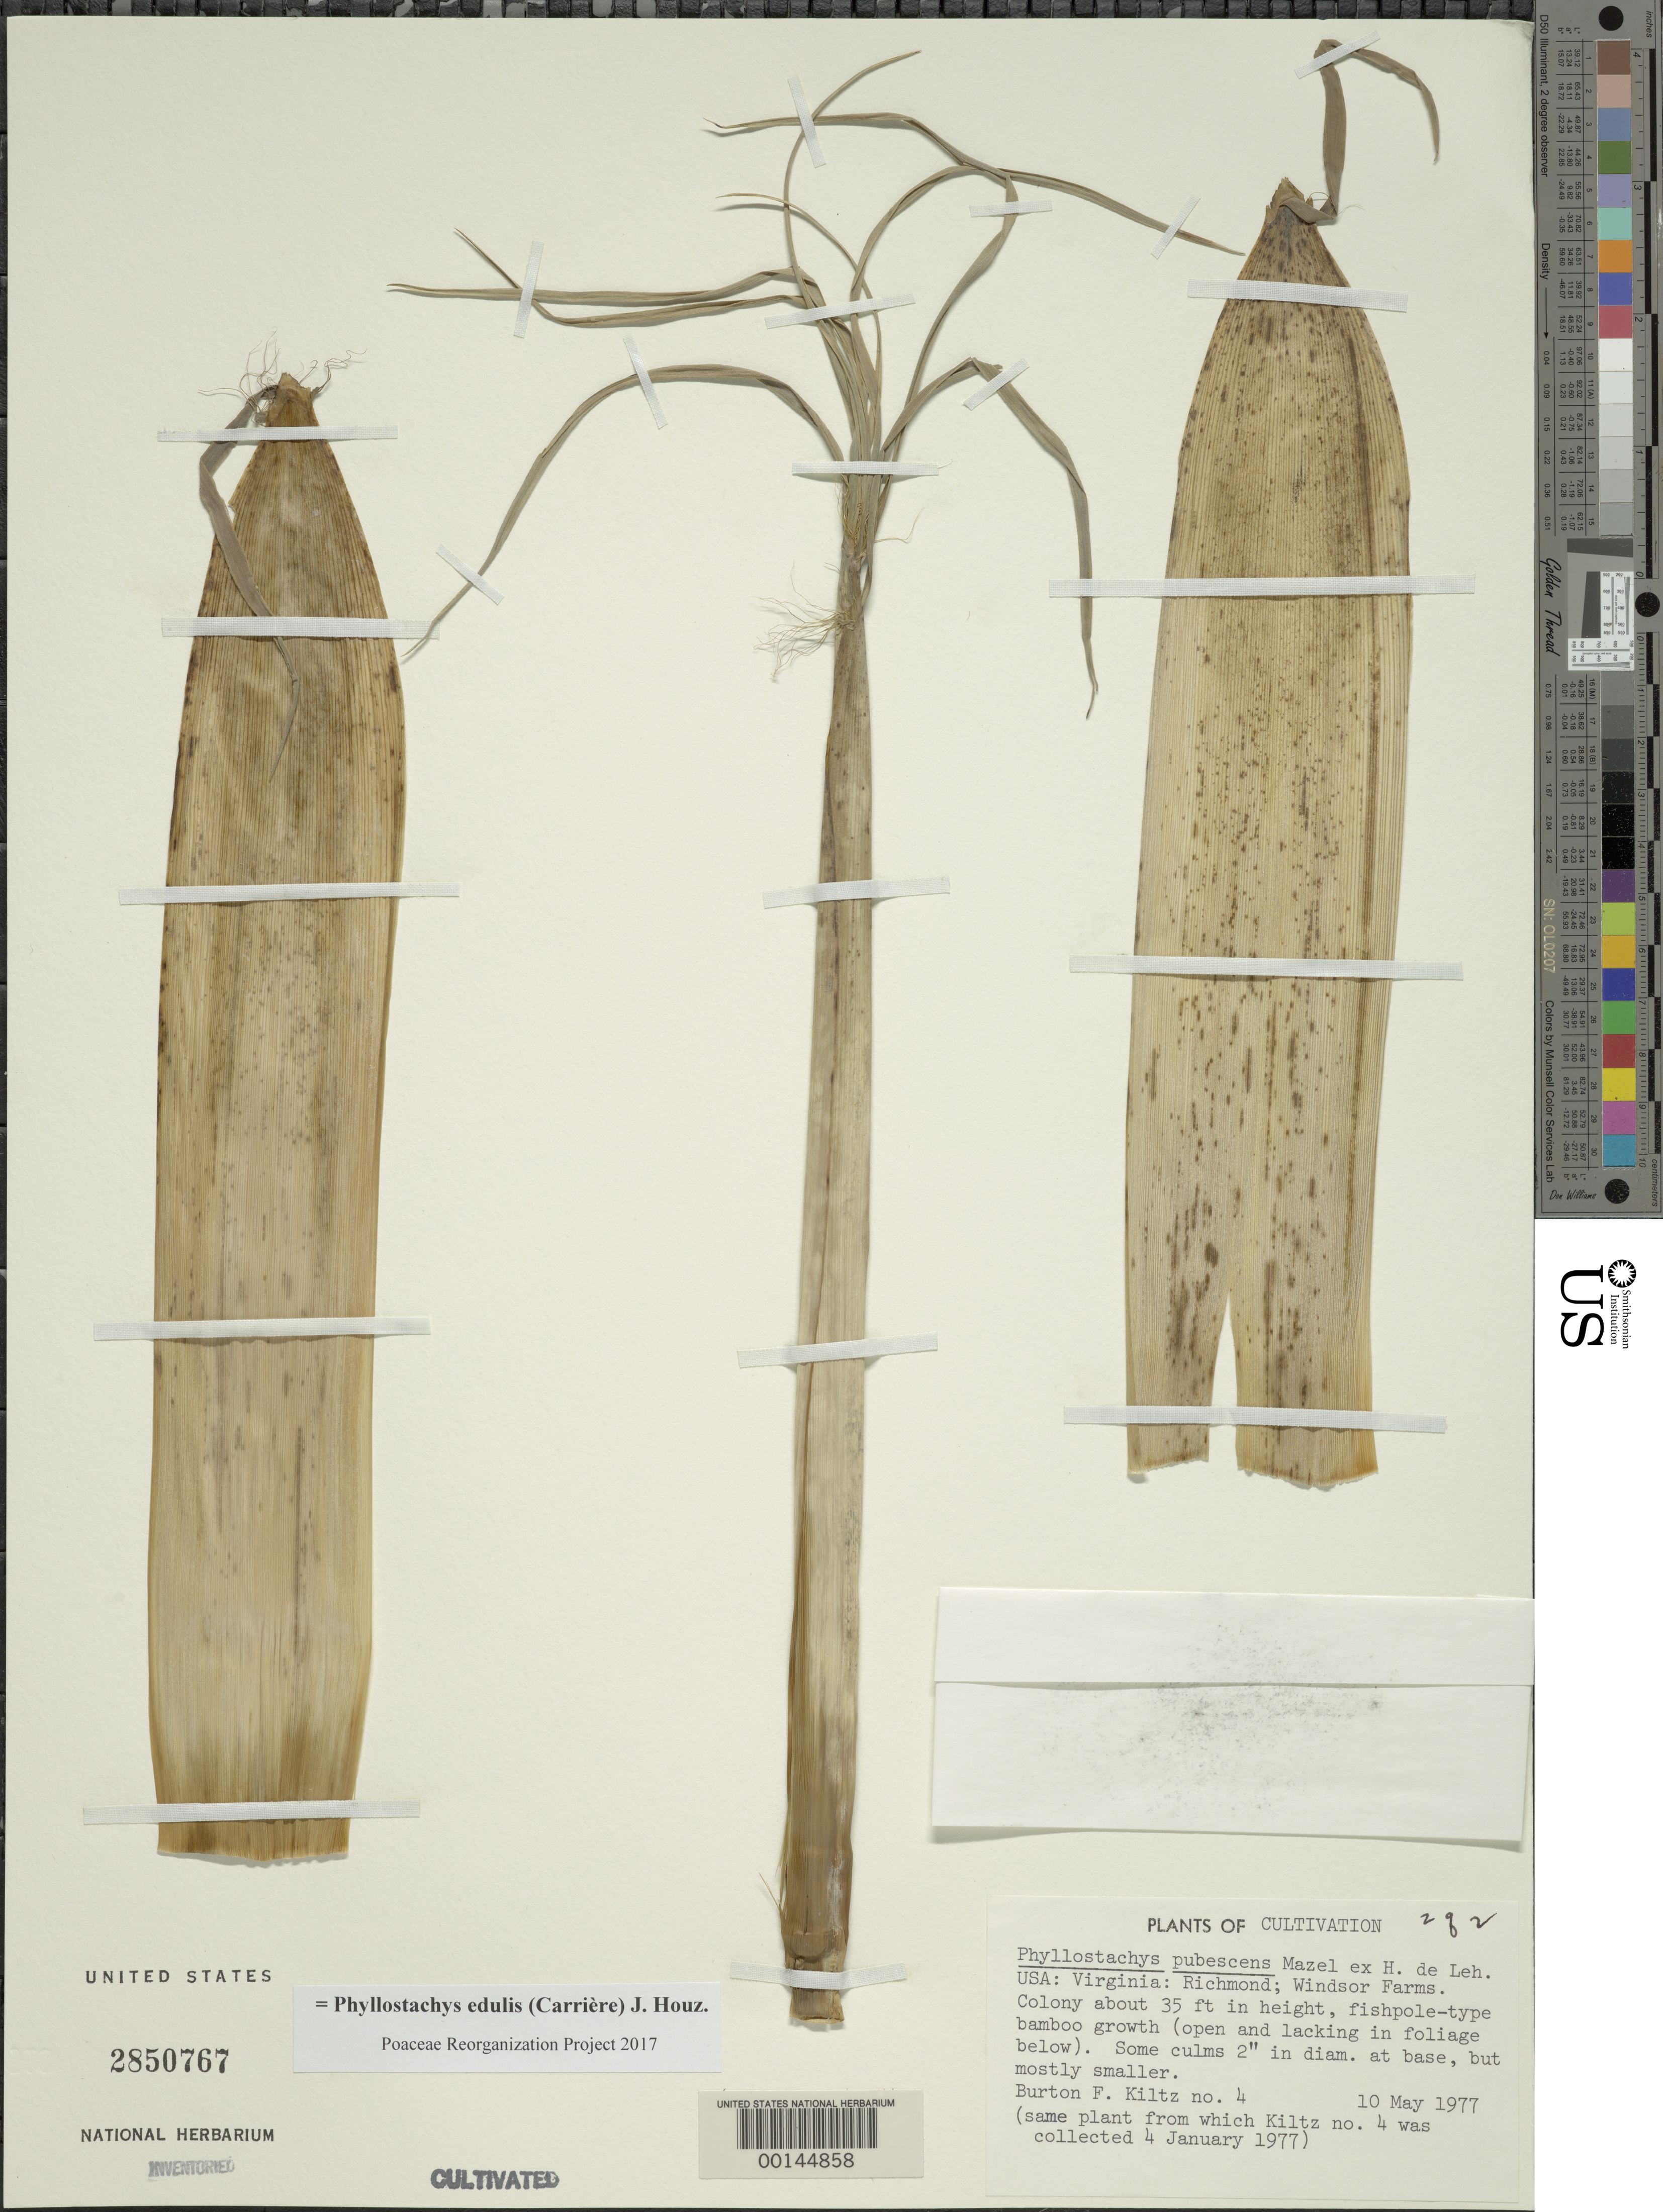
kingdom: Plantae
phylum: Tracheophyta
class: Liliopsida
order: Poales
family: Poaceae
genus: Phyllostachys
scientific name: Phyllostachys edulis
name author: (Carrière) J. Houz.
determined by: Poaceae Reorganization Project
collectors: B. Kiltz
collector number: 4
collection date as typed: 04 Jan 1977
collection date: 1977-01-04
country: United States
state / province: Virginia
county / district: Henrico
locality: Richmond, windsor farms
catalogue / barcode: US 2850767